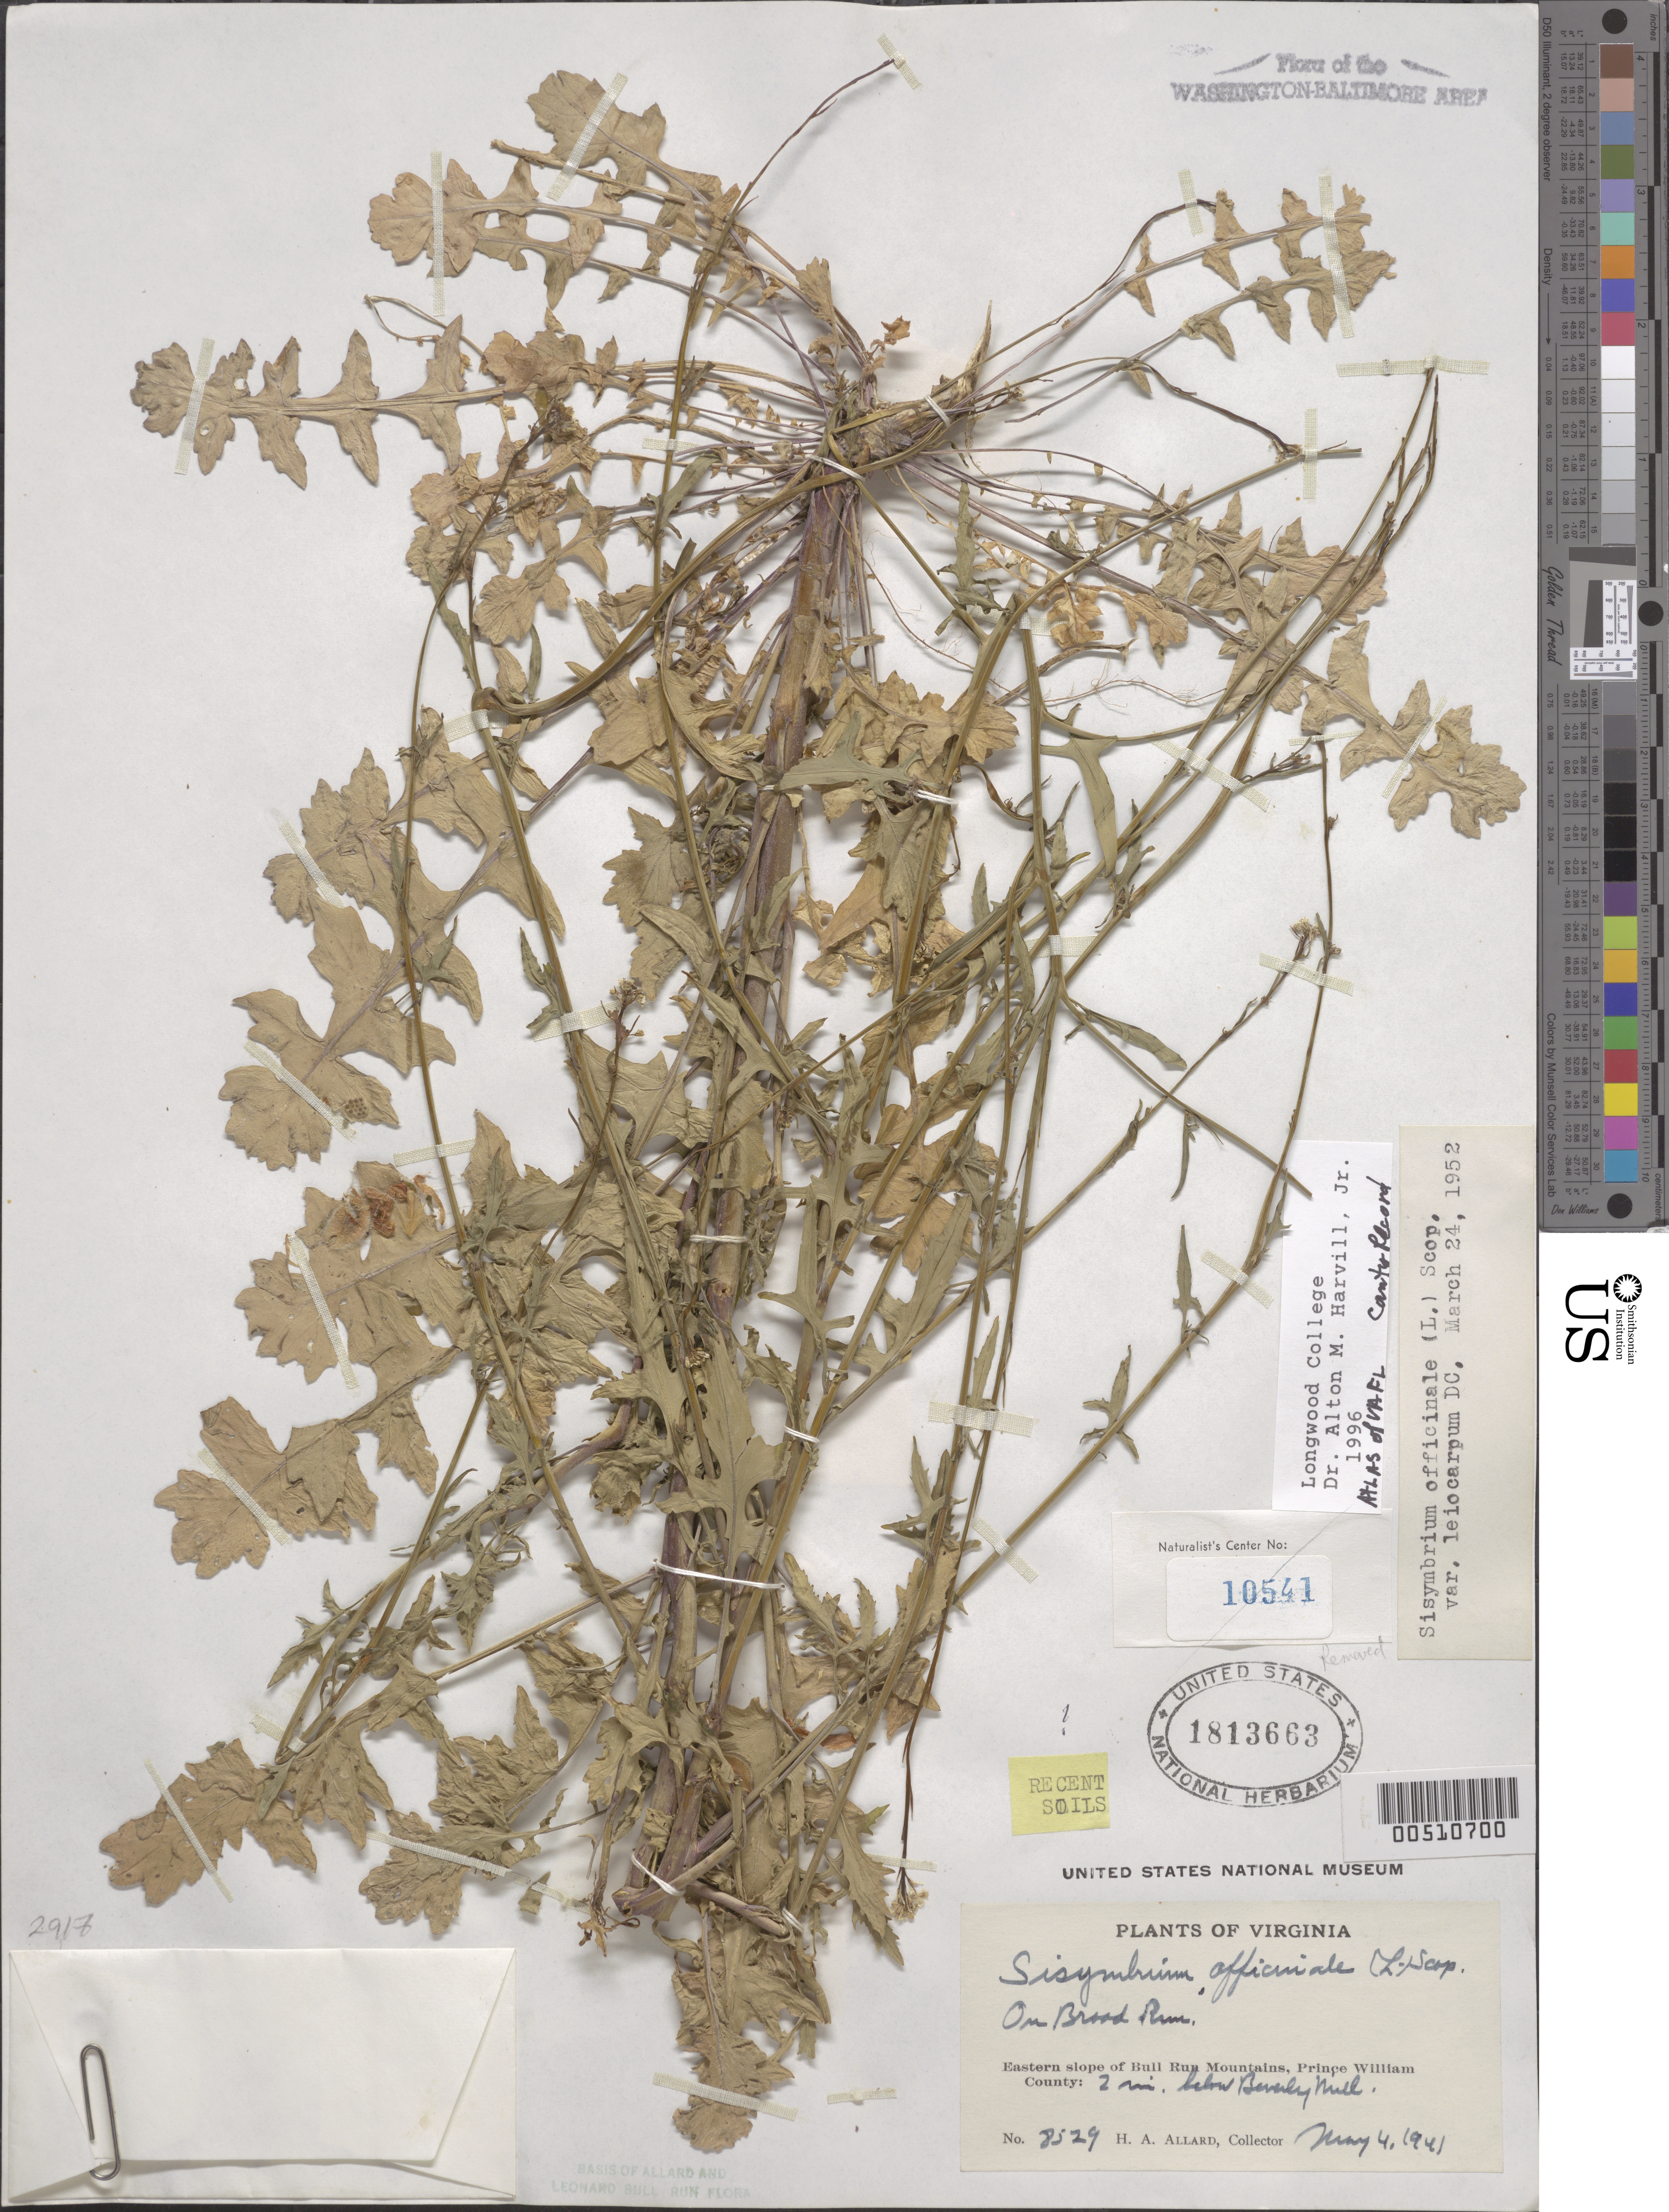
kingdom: Plantae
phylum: Tracheophyta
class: Magnoliopsida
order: Brassicales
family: Brassicaceae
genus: Sisymbrium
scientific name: Sisymbrium officinale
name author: (L.) Scop.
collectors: H. A. Allard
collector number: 8529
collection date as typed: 04 May 1941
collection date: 1941-05-04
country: United States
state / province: Virginia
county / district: Prince William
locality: Below Beverley Mill, E slope of Bull Run Mts., on Broad Run Bull Run Mts.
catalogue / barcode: US 1813663